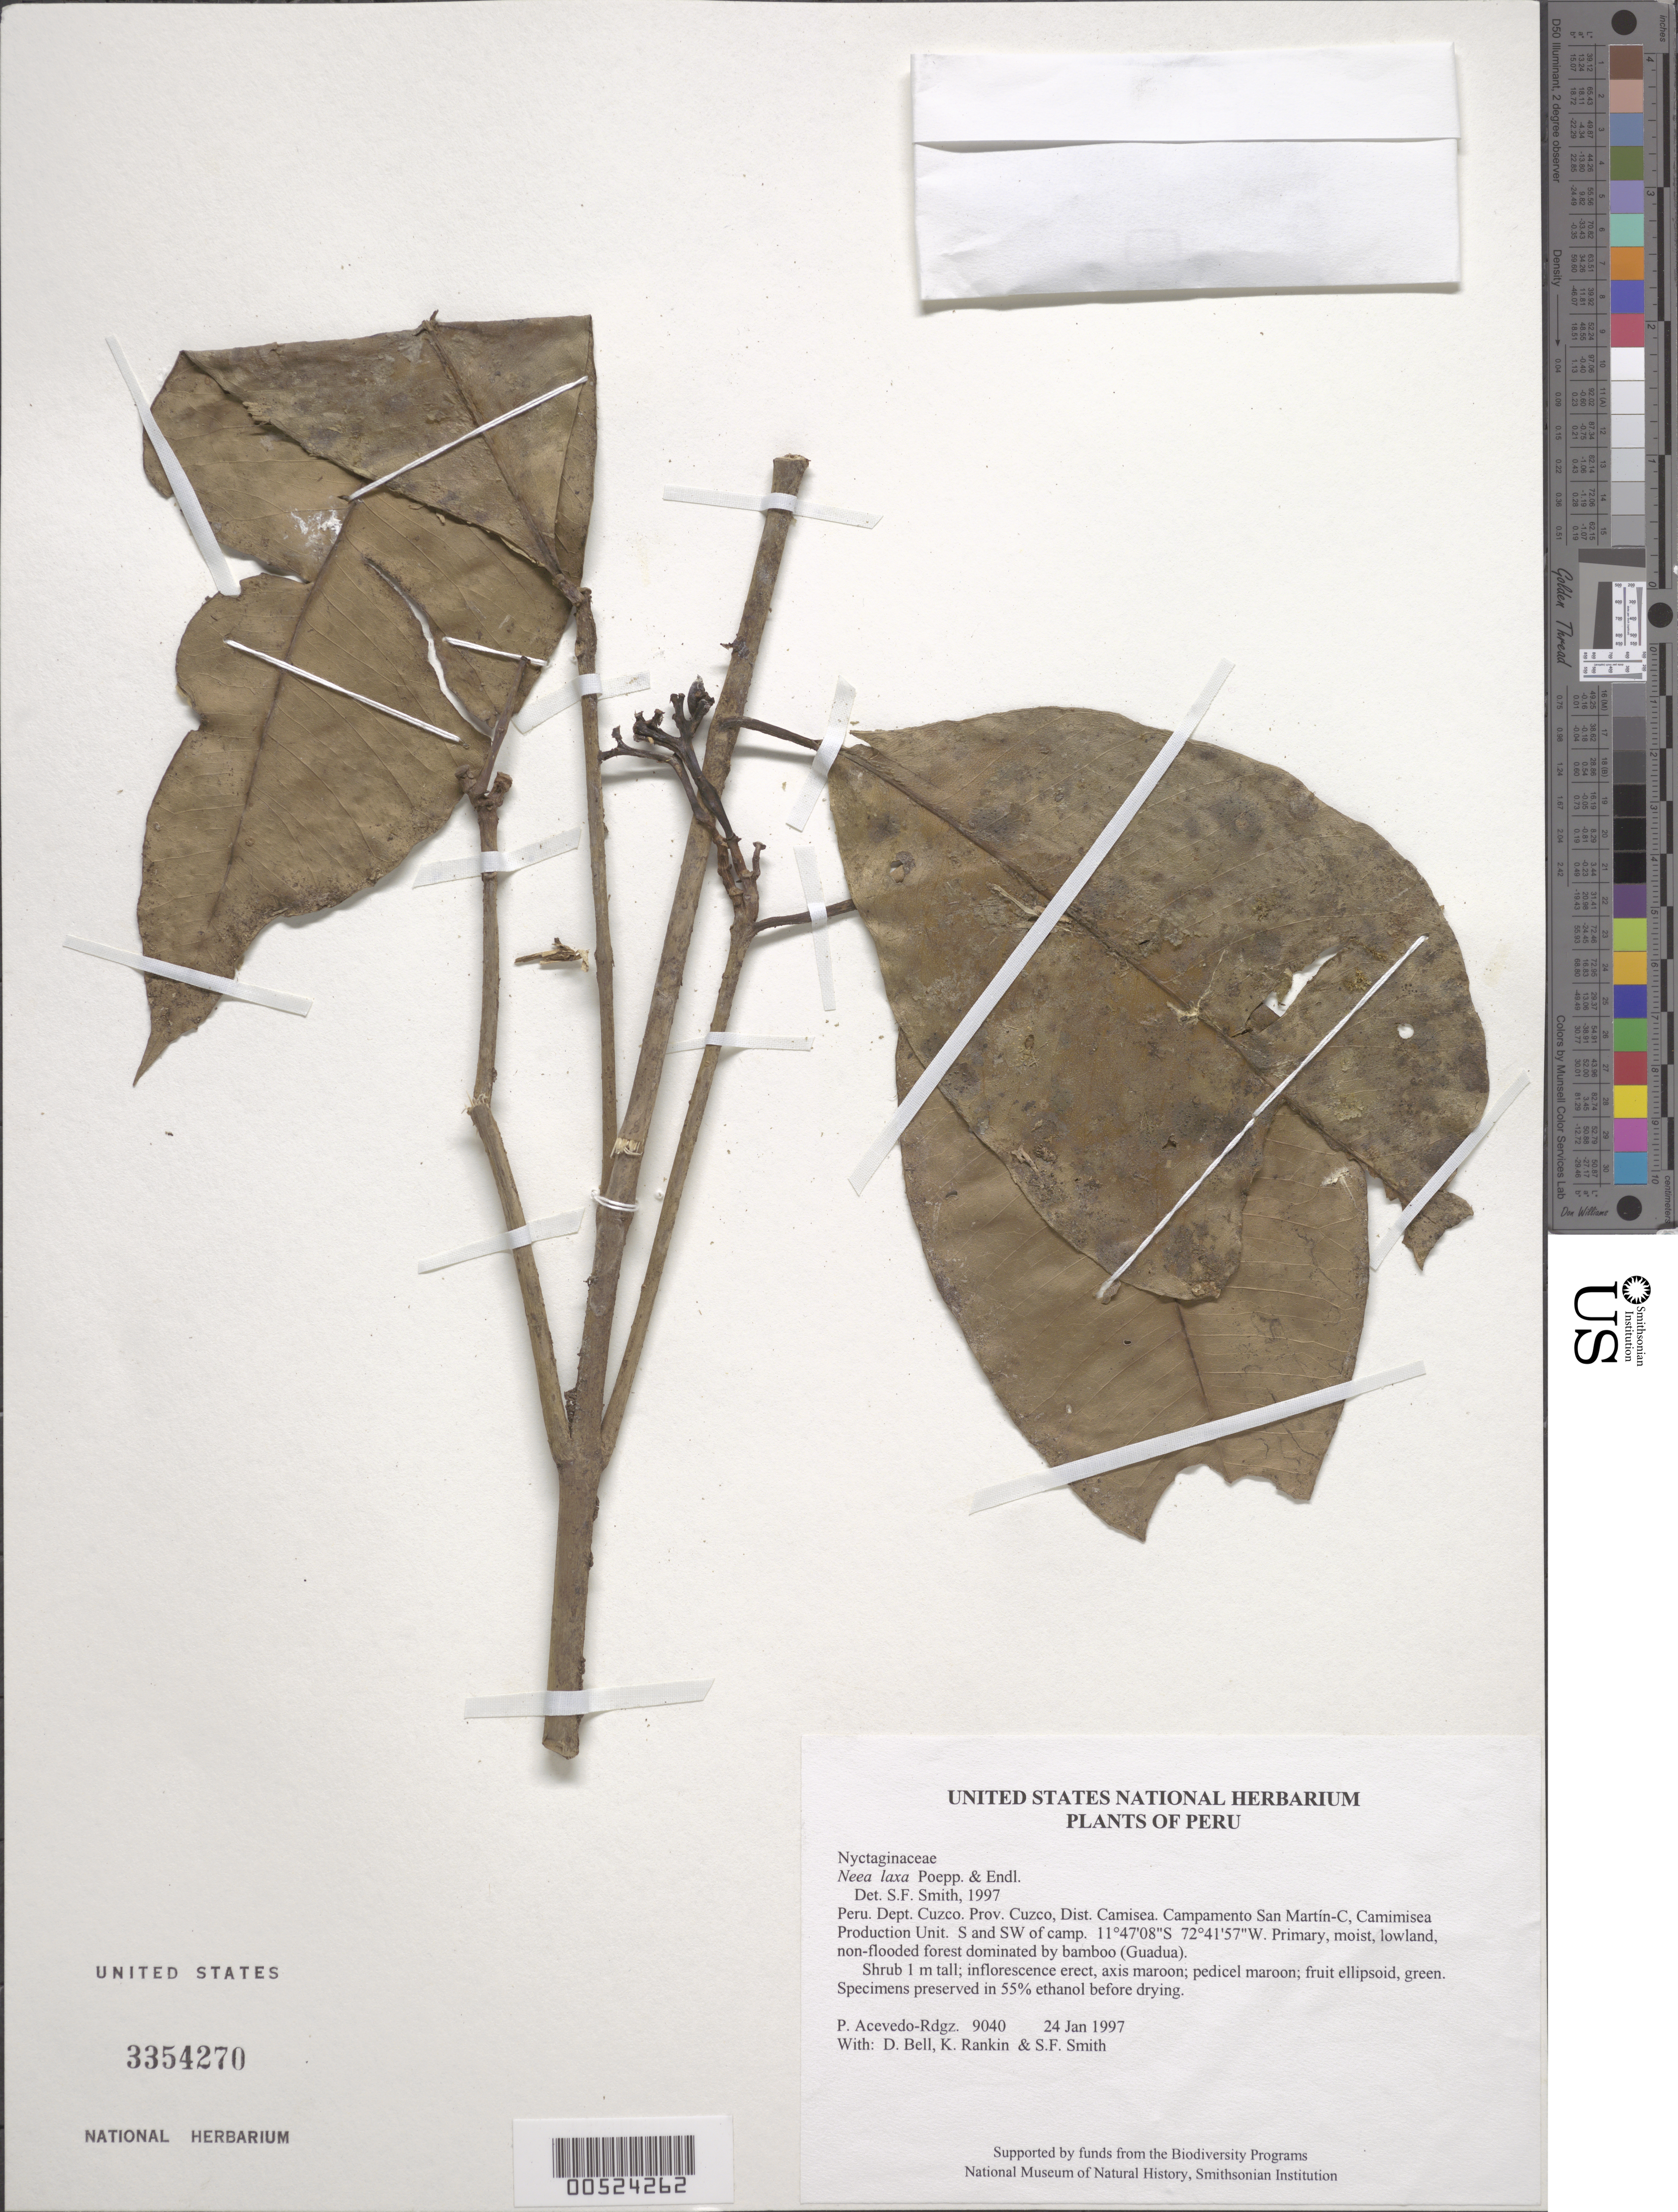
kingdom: Plantae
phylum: Tracheophyta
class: Magnoliopsida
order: Caryophyllales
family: Nyctaginaceae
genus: Neea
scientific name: Neea laxa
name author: Poepp. & Endl.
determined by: Smith, Stephen F., (US), NMNH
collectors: P. Acevedo-Rodr., D. A. Bell, K. B. Rankin & S.F. Smith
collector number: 9040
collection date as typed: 24 Jan 1997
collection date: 1997-01-24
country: Peru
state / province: Cusco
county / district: Cusco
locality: Districto Camisea, Campamento San Martín-C, Camimisea Production Unit. S and SW of camp.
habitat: Primary, moist, lowland, non-flooded forest dominated by bamboo (Guadua).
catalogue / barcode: US 3354270